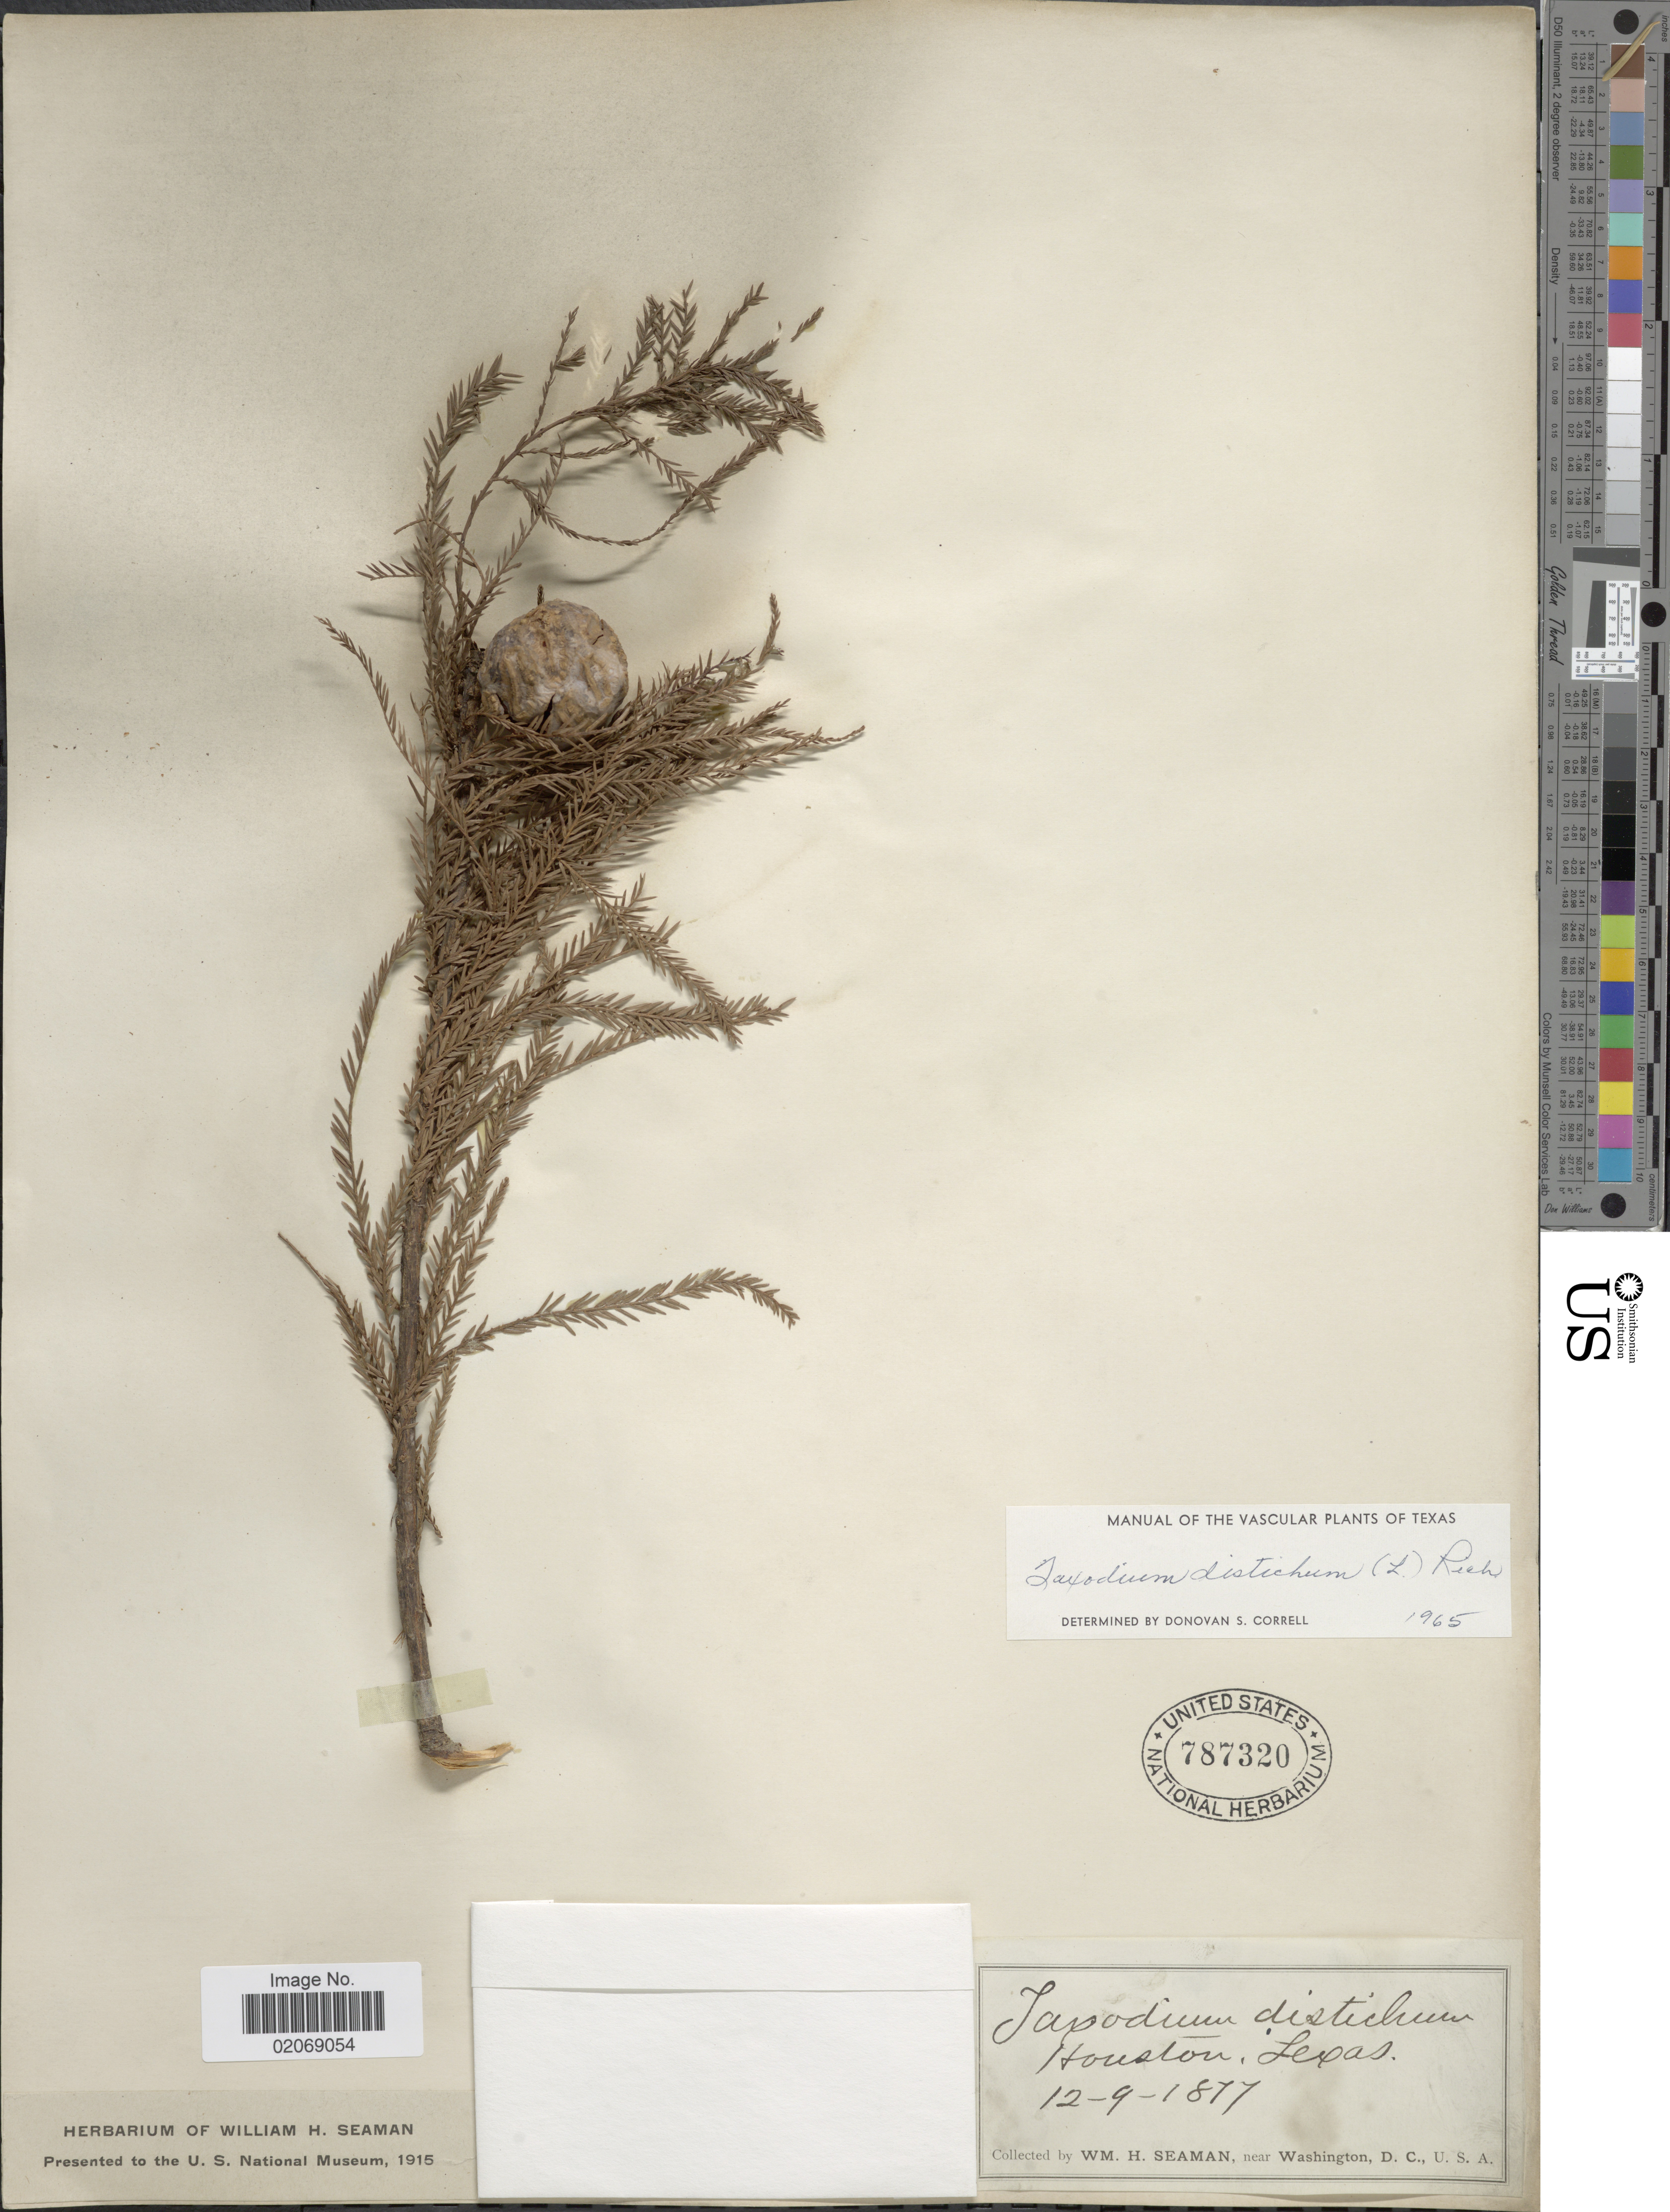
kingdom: Plantae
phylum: Tracheophyta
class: Pinopsida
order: Pinales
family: Cupressaceae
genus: Taxodium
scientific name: Taxodium distichum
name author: (L.) Rich.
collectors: W. Seaman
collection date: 1877-09-12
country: United States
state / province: Texas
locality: Houston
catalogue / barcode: US 787320